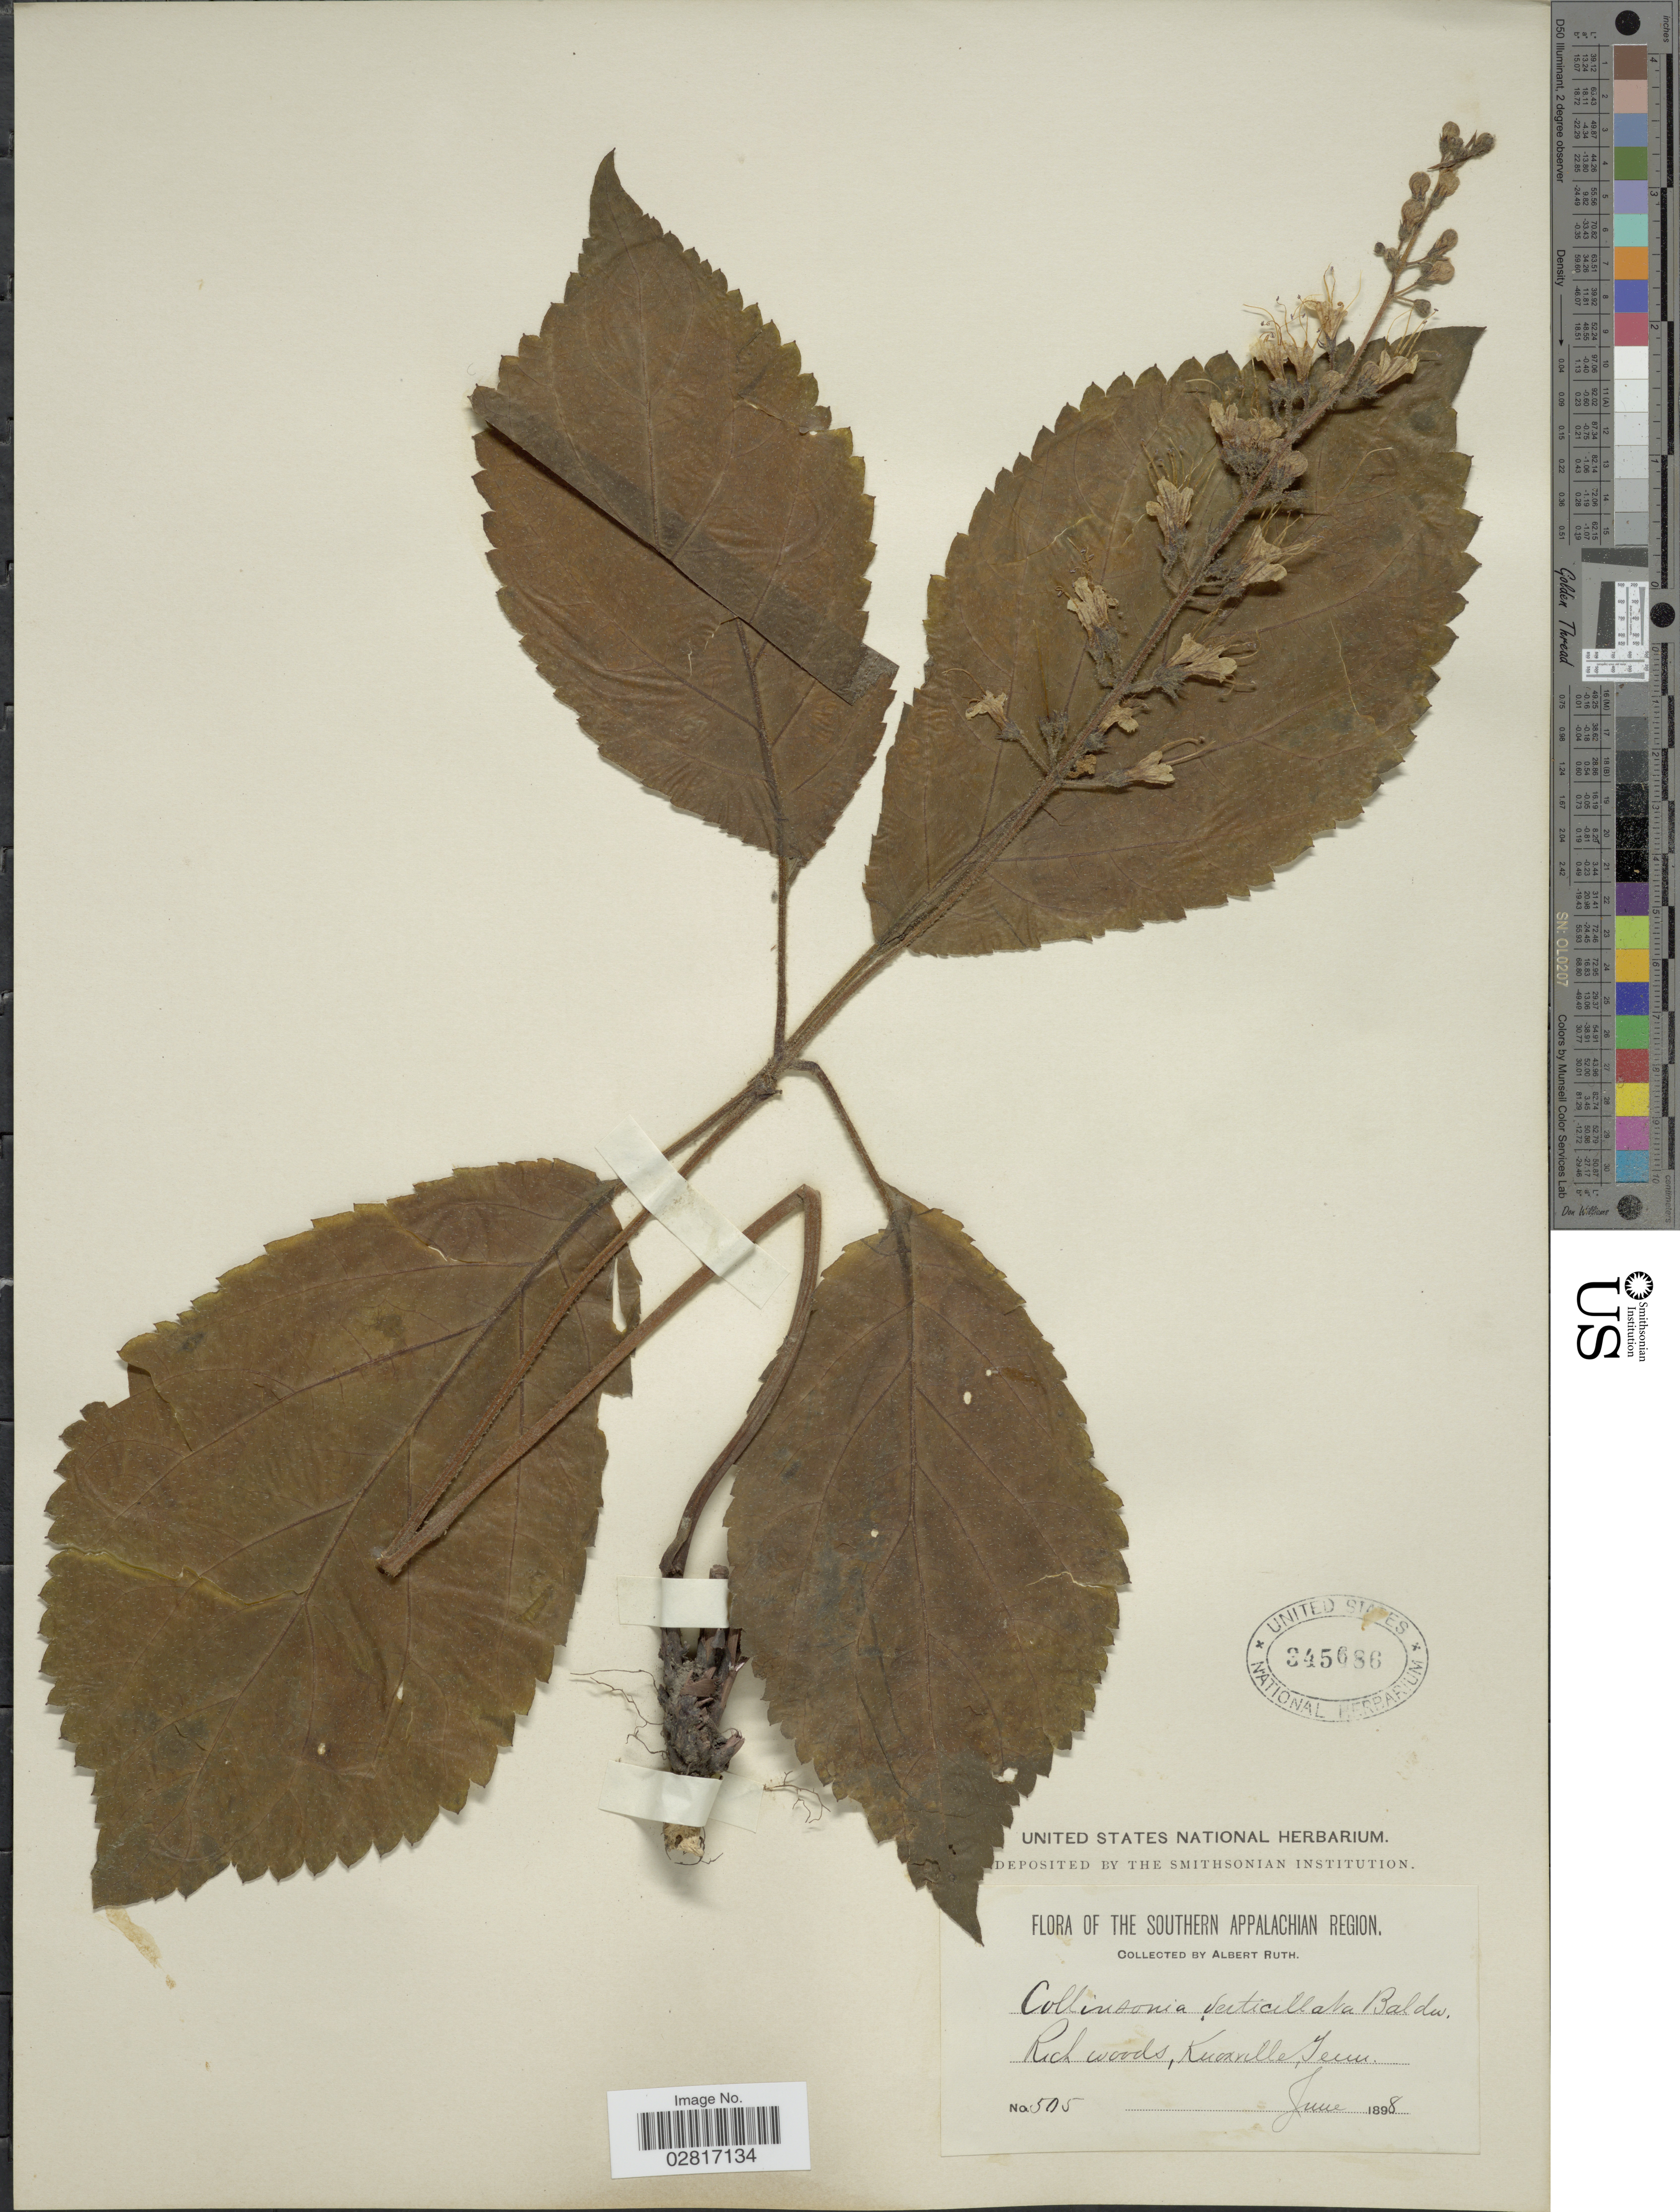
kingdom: Plantae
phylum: Tracheophyta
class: Magnoliopsida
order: Lamiales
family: Lamiaceae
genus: Collinsonia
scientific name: Collinsonia verticillata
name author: Baldwin ex Elliott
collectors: A. Ruth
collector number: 505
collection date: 1898-06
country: United States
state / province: Tennessee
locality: Southern Appalachian Region, Knoxville,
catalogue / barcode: US 345686